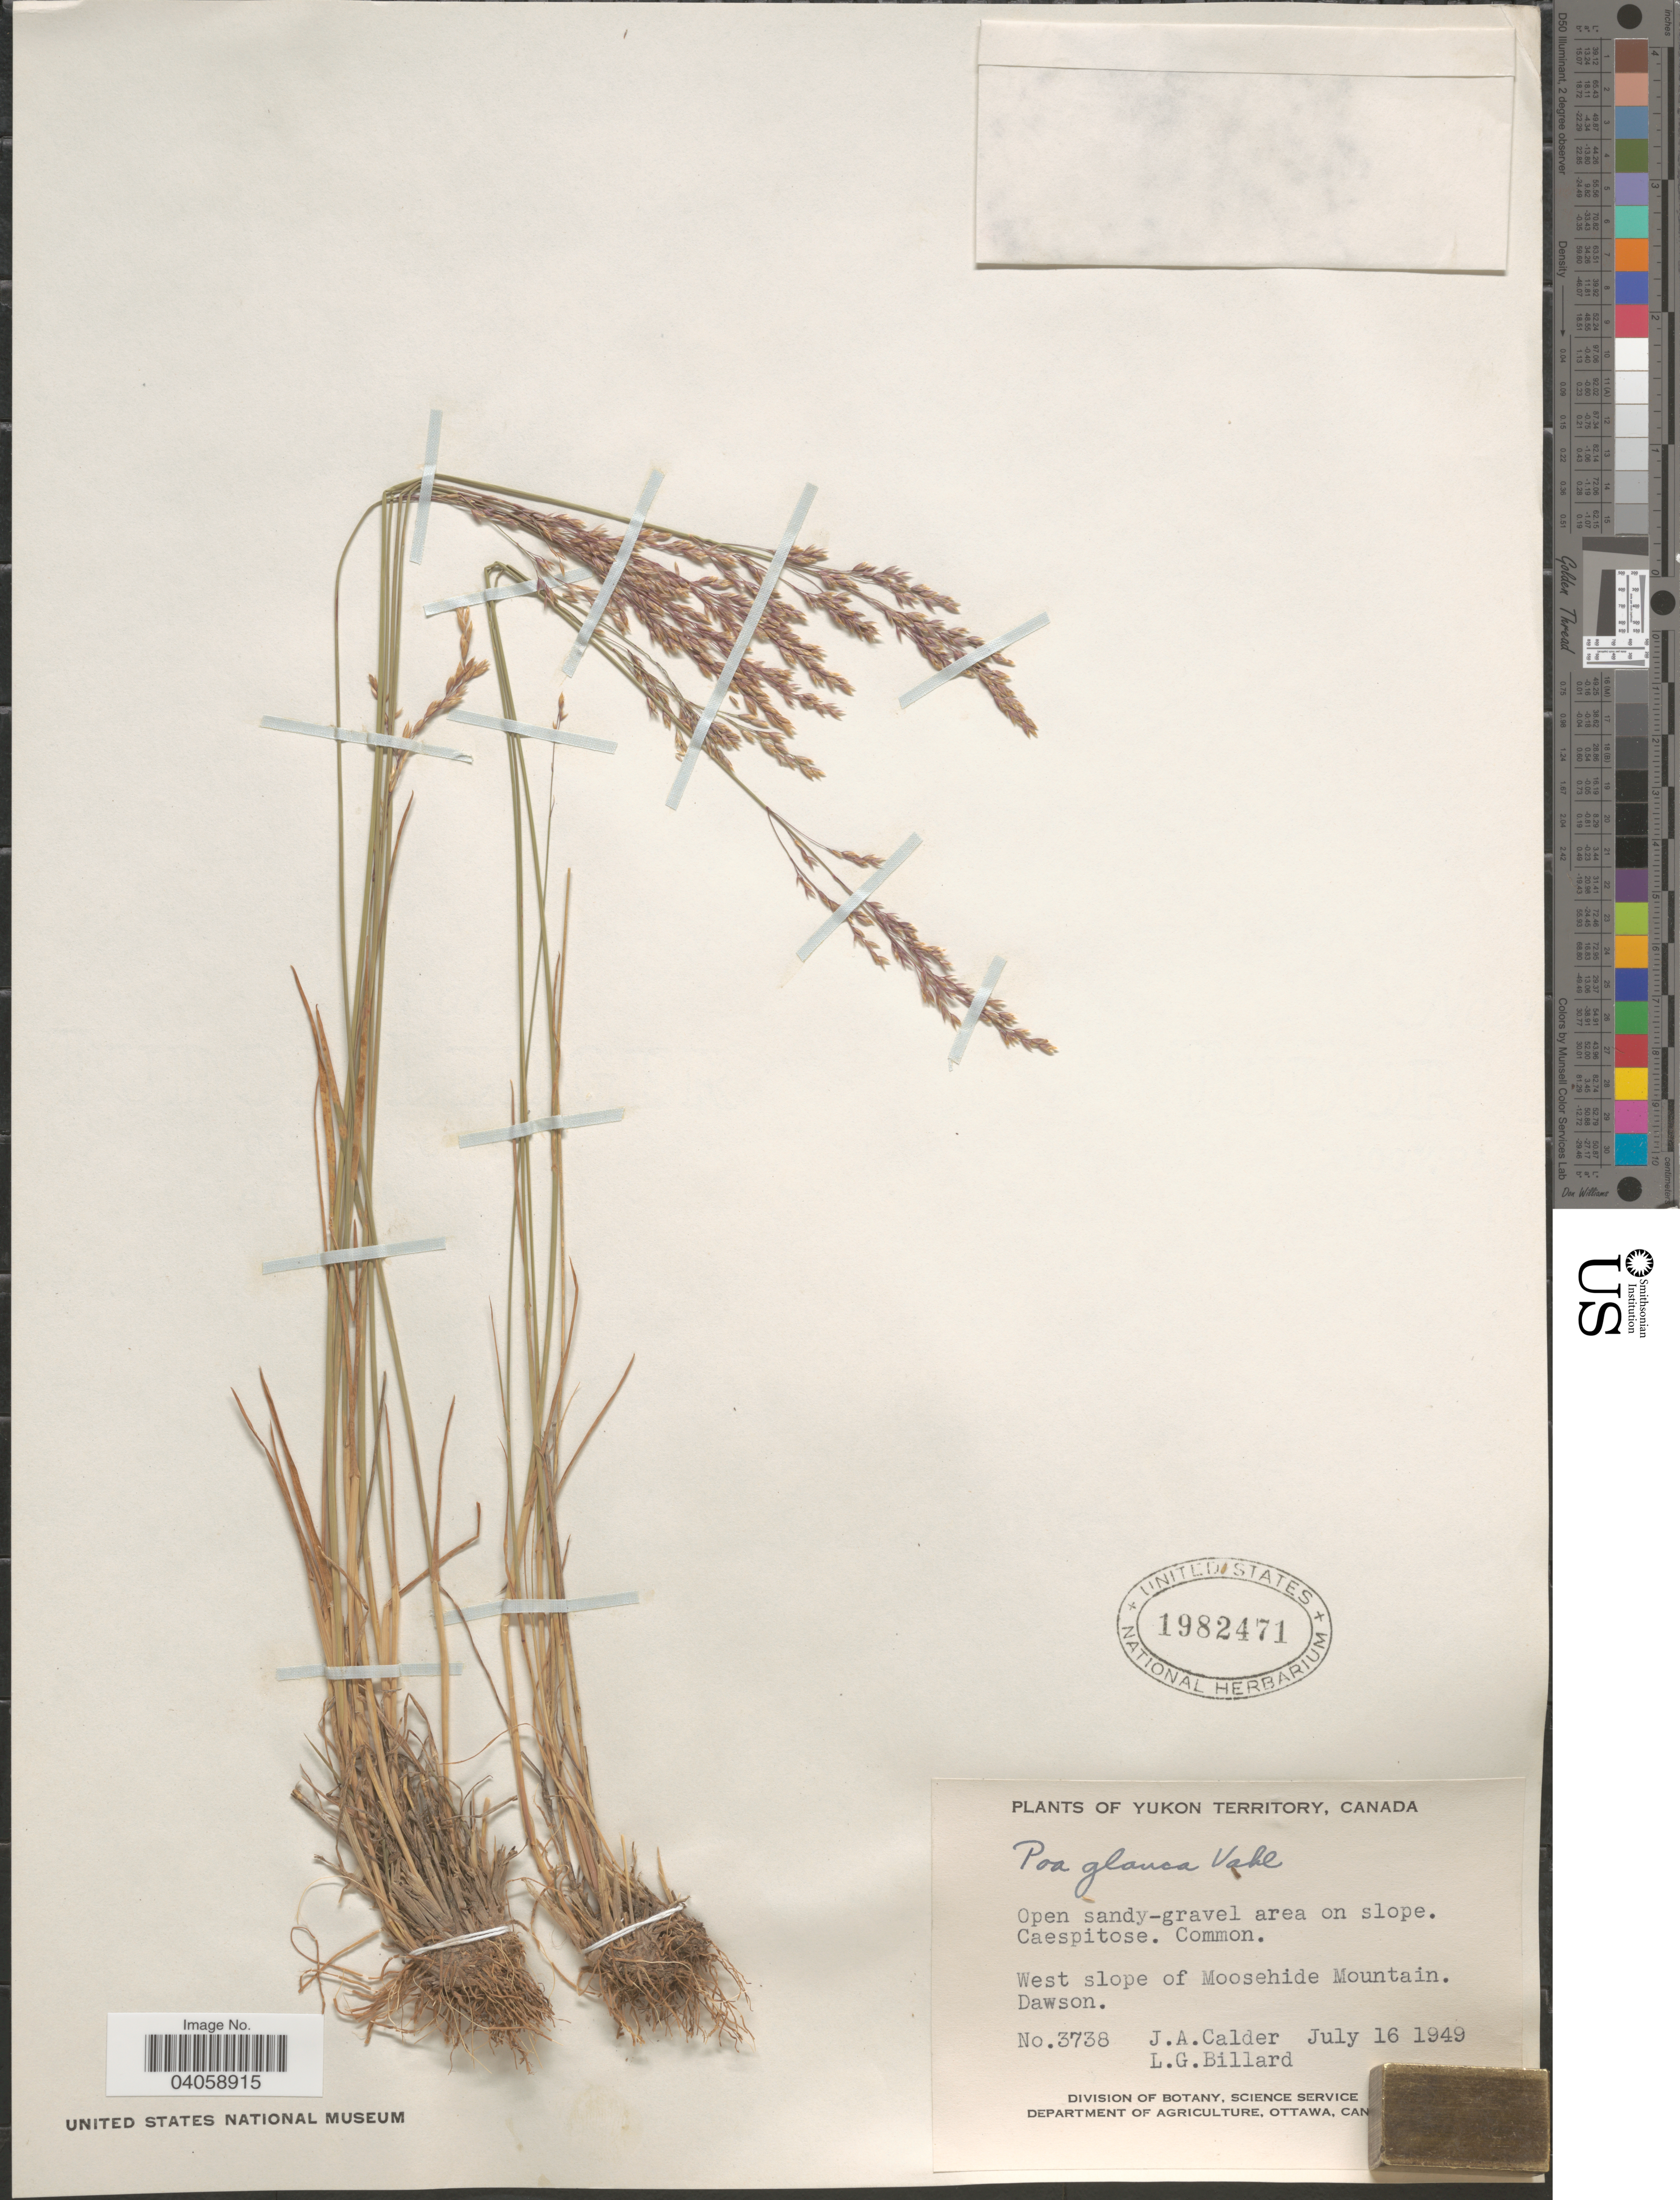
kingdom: Plantae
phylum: Tracheophyta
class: Liliopsida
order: Poales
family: Poaceae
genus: Poa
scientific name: Poa glauca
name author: Vahl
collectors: J. A. Calder & L. Billard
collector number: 3738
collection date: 1949-07-16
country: Canada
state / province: Yukon Territory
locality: West slope of Moosehide Mountain. Dawson.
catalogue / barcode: US 1982471